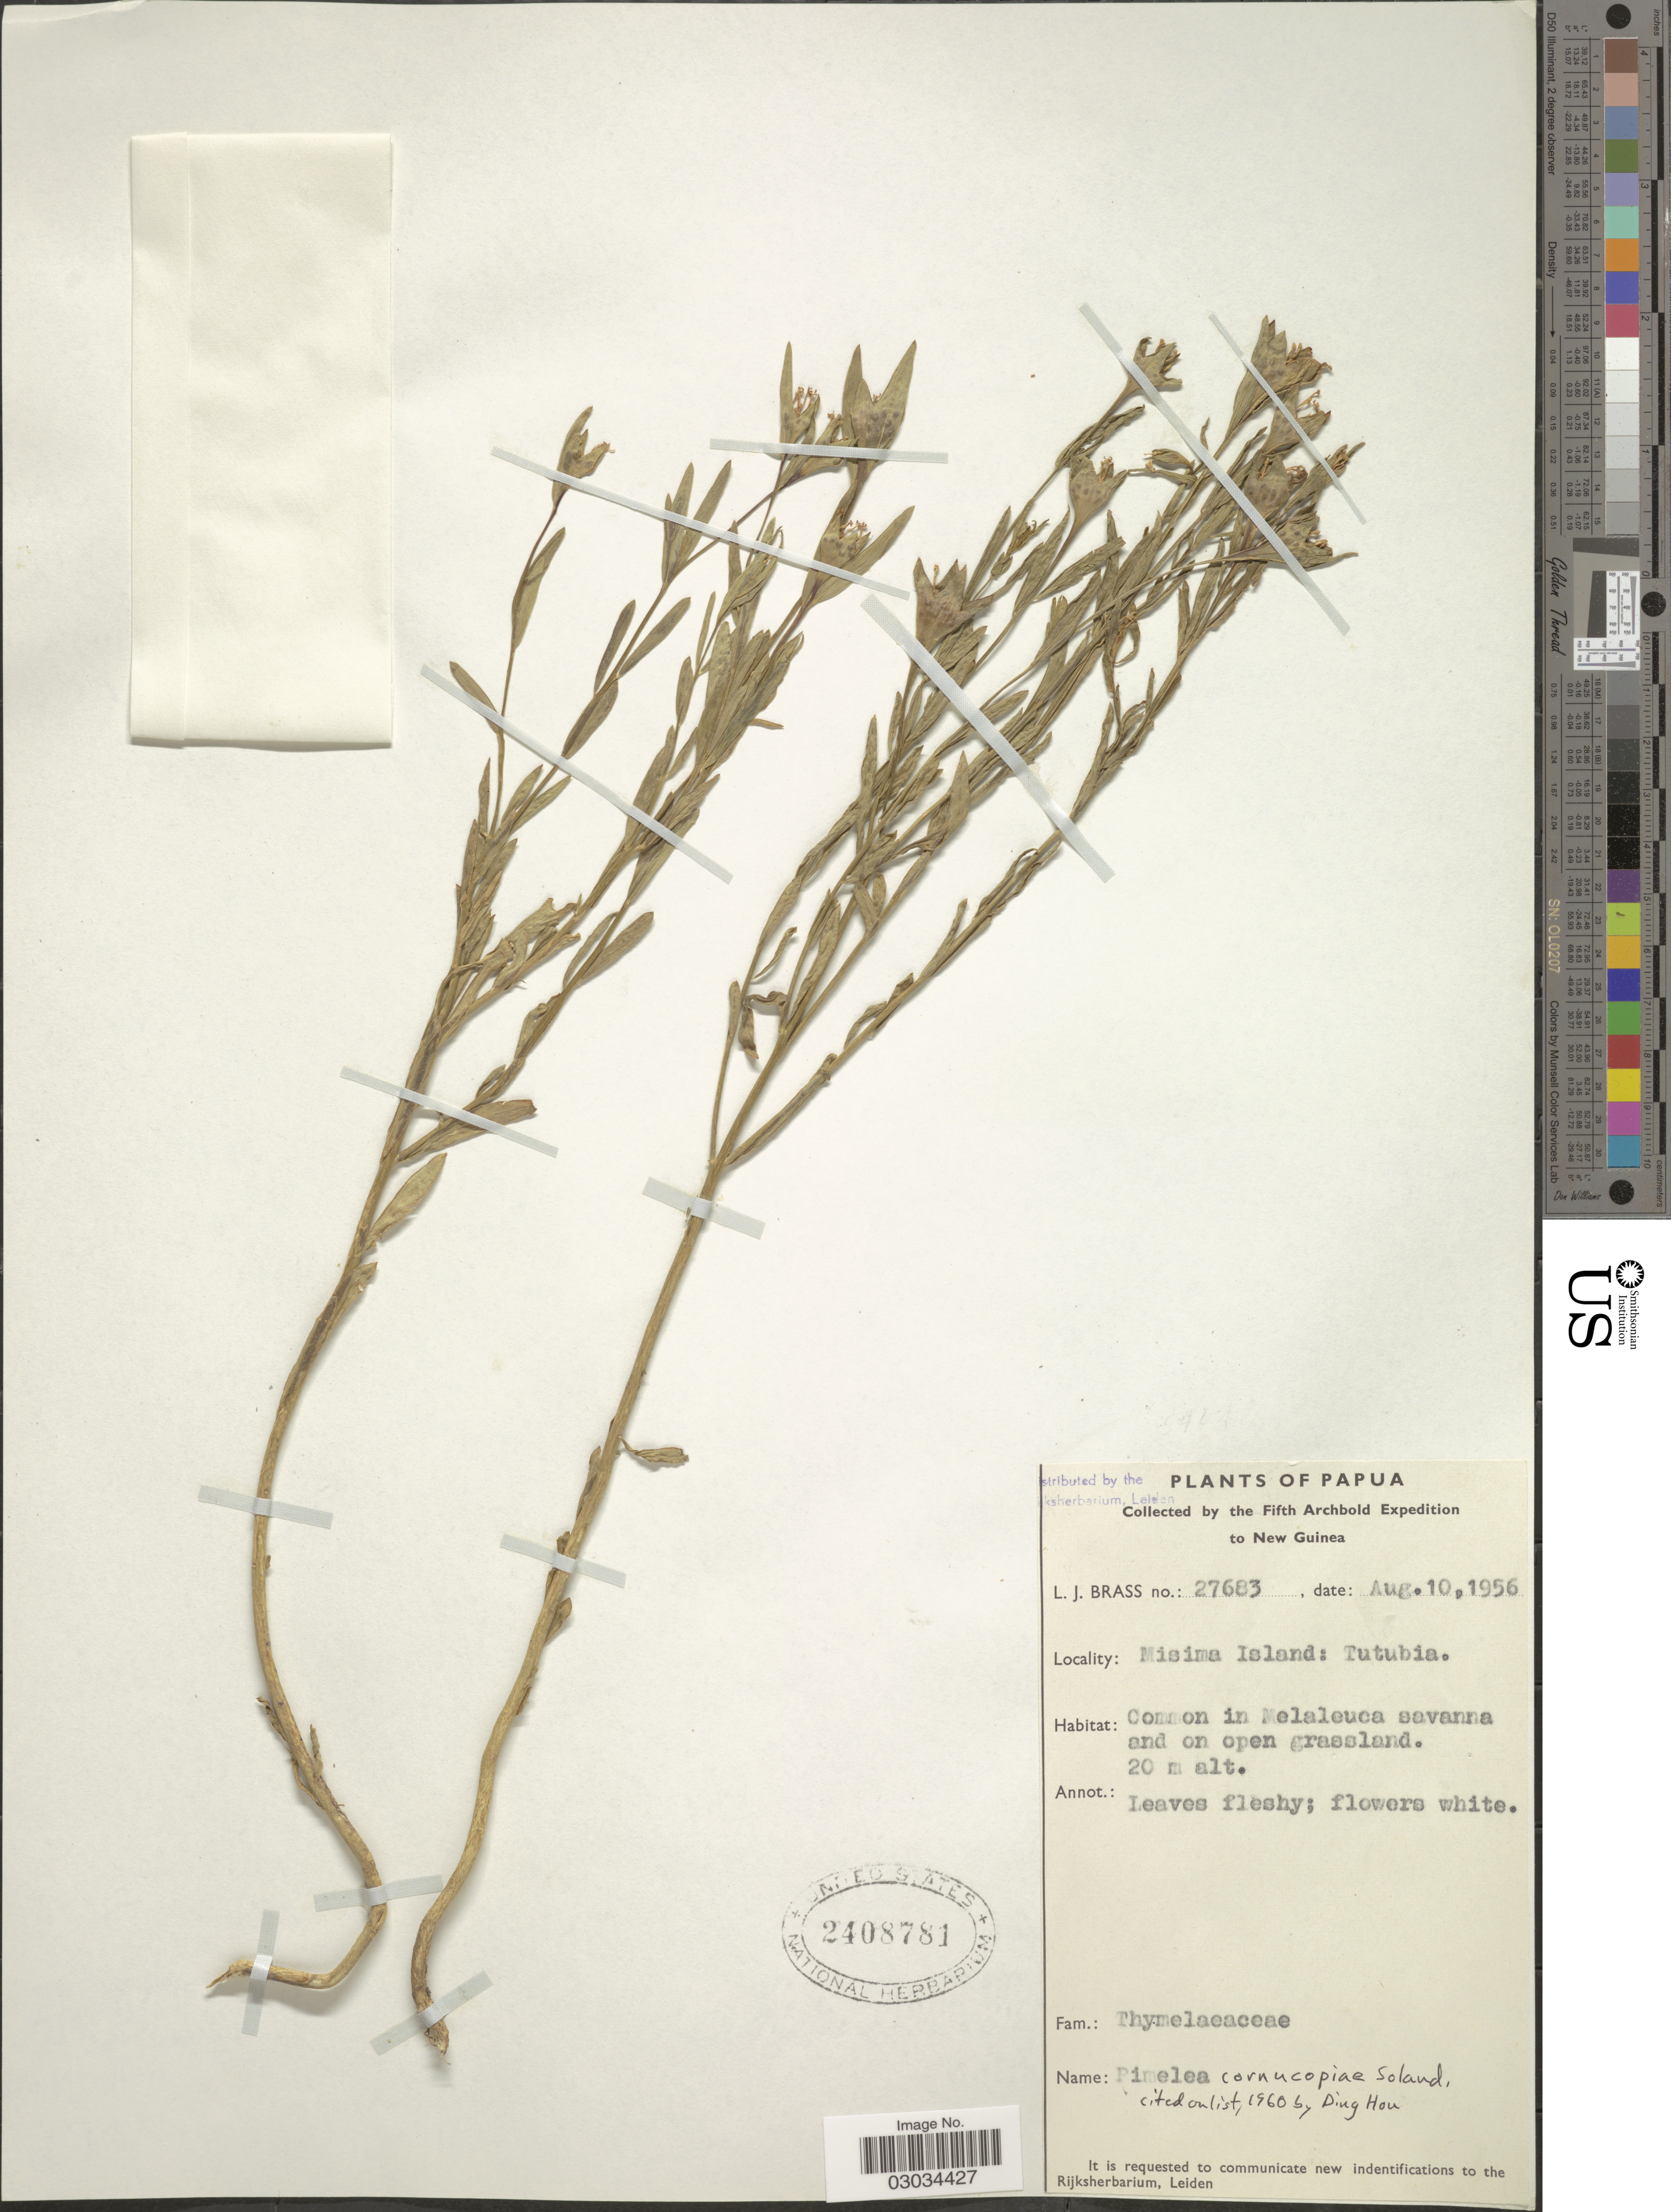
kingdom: Plantae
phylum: Tracheophyta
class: Magnoliopsida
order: Malvales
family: Thymelaeaceae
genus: Pimelea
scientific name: Pimelea cornucopiae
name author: Vahl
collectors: L. J. Brass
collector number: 27683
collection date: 1956-08-10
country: Papua New Guinea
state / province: Milne Bay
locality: Papua. New Guinea. Misima Island: Tutubia.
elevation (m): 20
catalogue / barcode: US 2408781